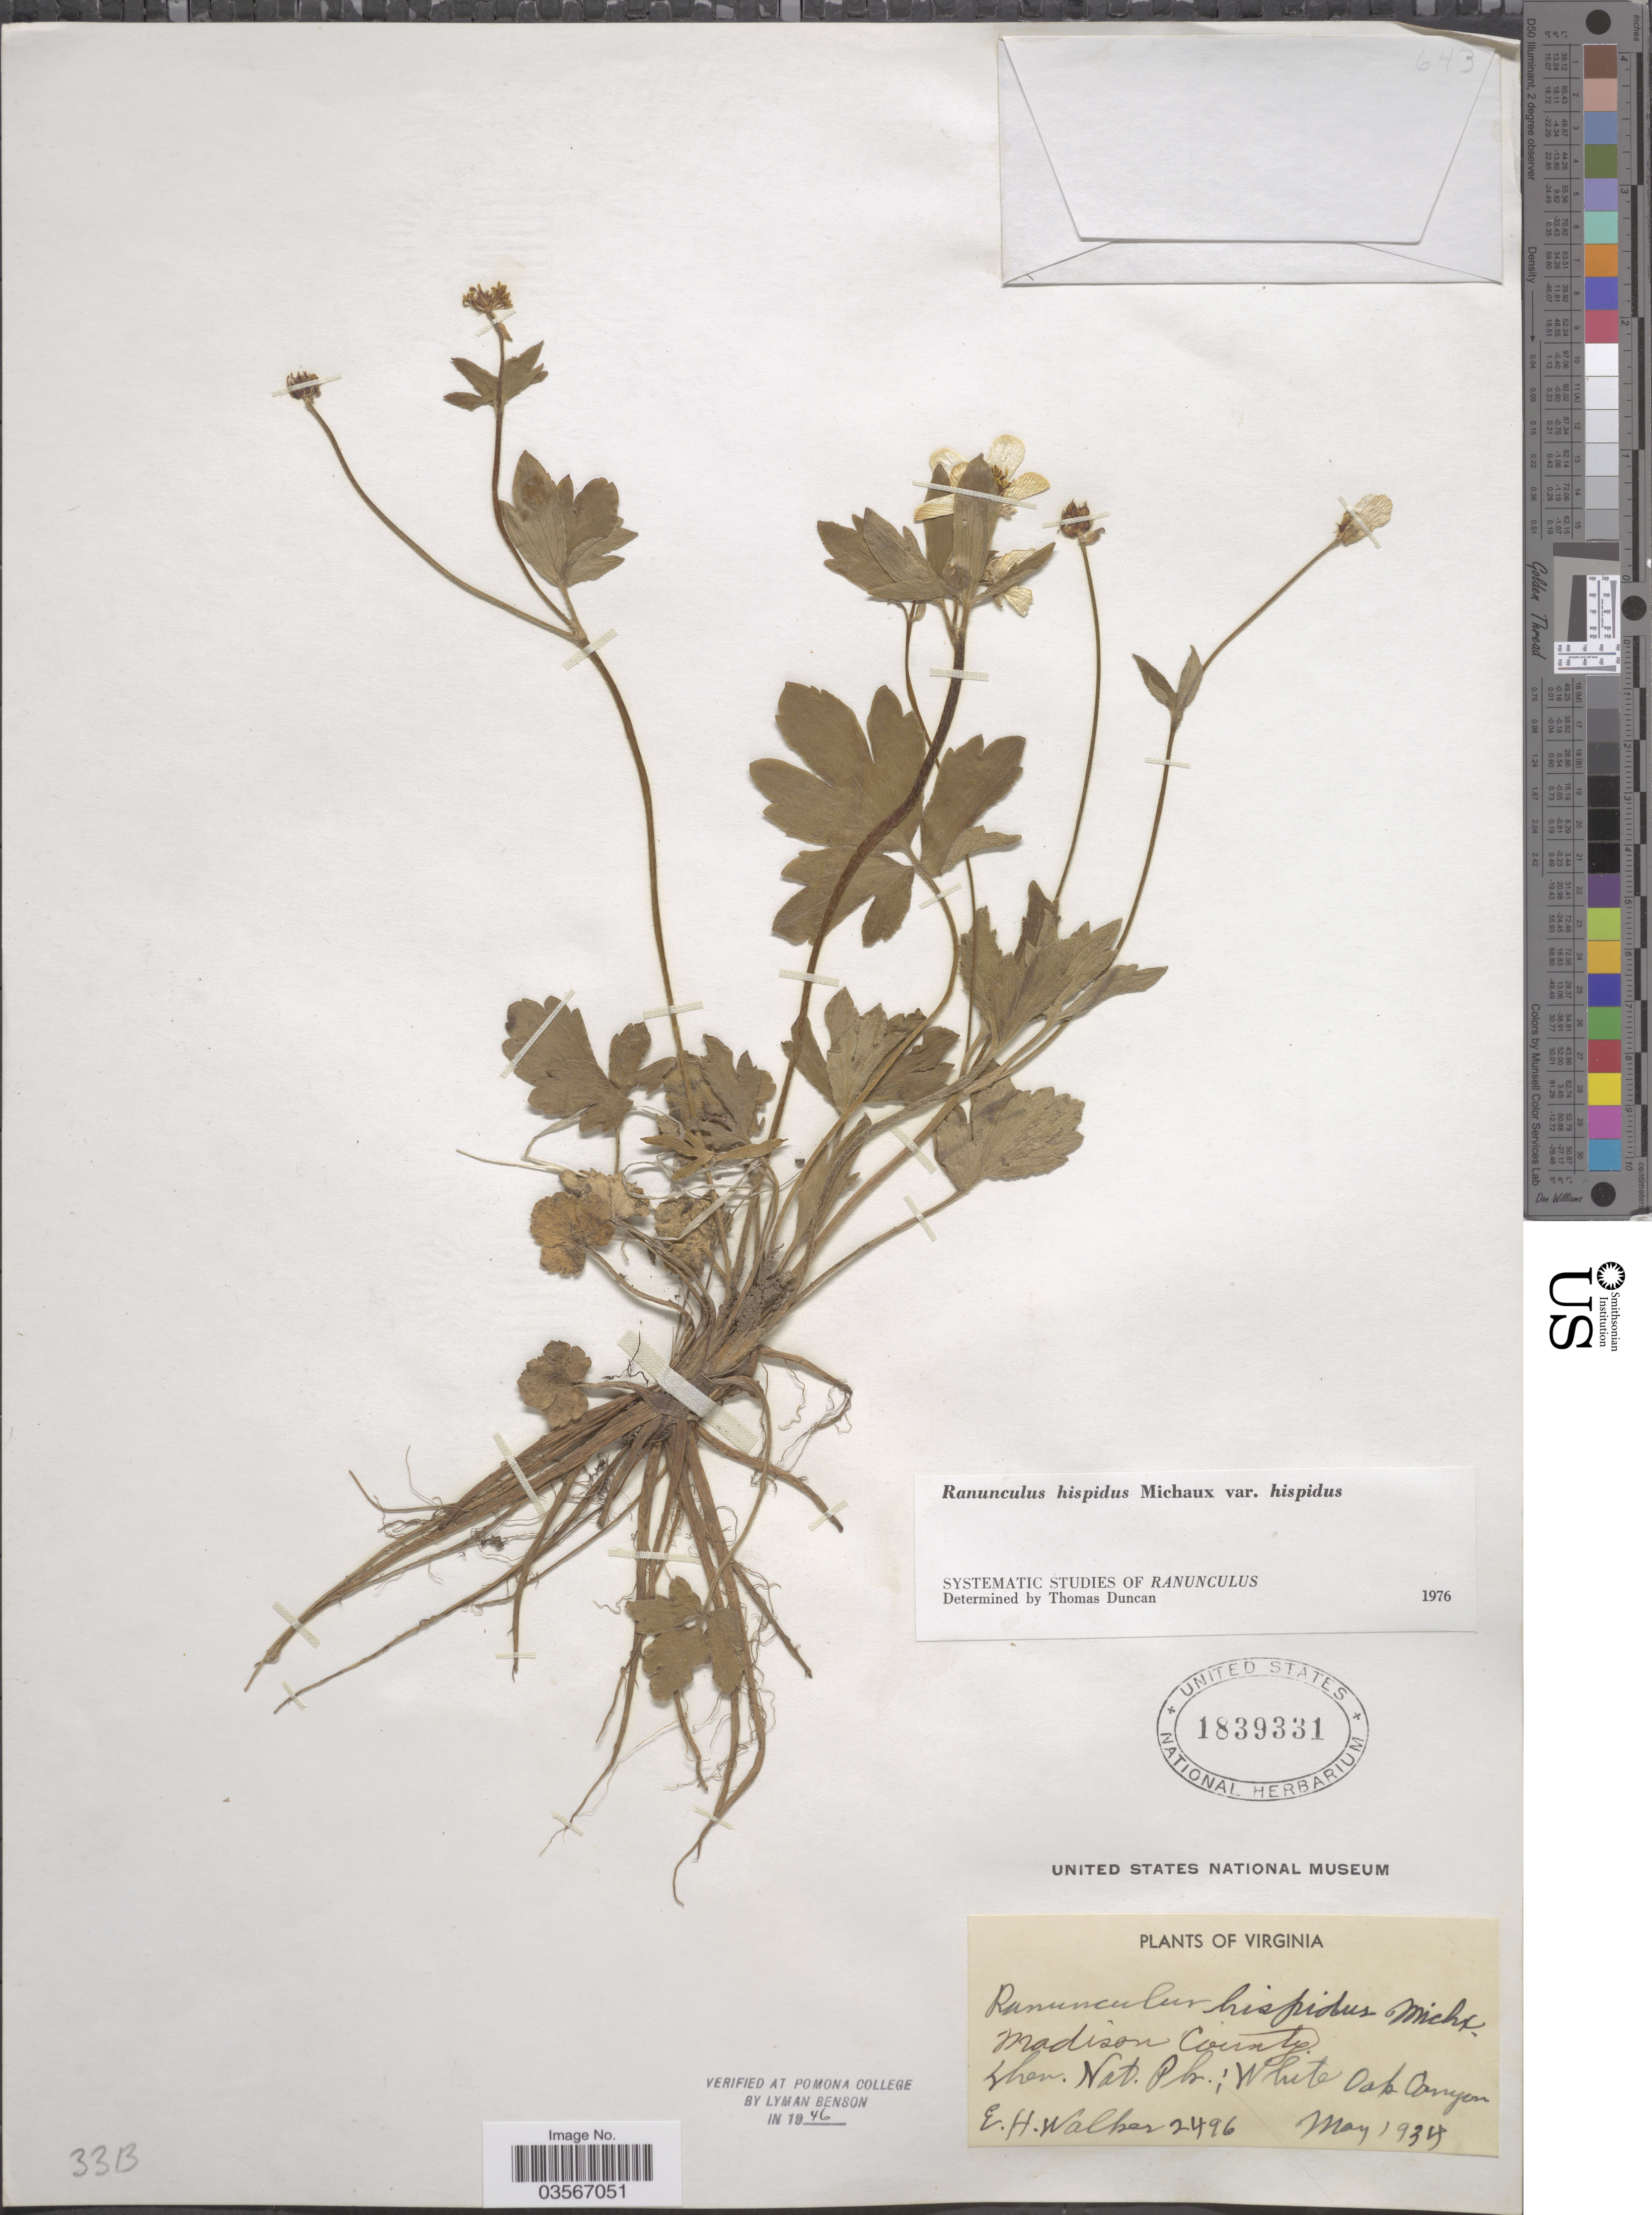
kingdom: Plantae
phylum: Tracheophyta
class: Magnoliopsida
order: Ranunculales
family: Ranunculaceae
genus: Ranunculus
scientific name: Ranunculus hispidus var. hispidus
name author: Michx.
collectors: E. H. Walker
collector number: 2496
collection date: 1934-05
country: United States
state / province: Virginia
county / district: Madison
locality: Shen. Nat. Pk.; White Oak Canyon.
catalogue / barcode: US 1839331